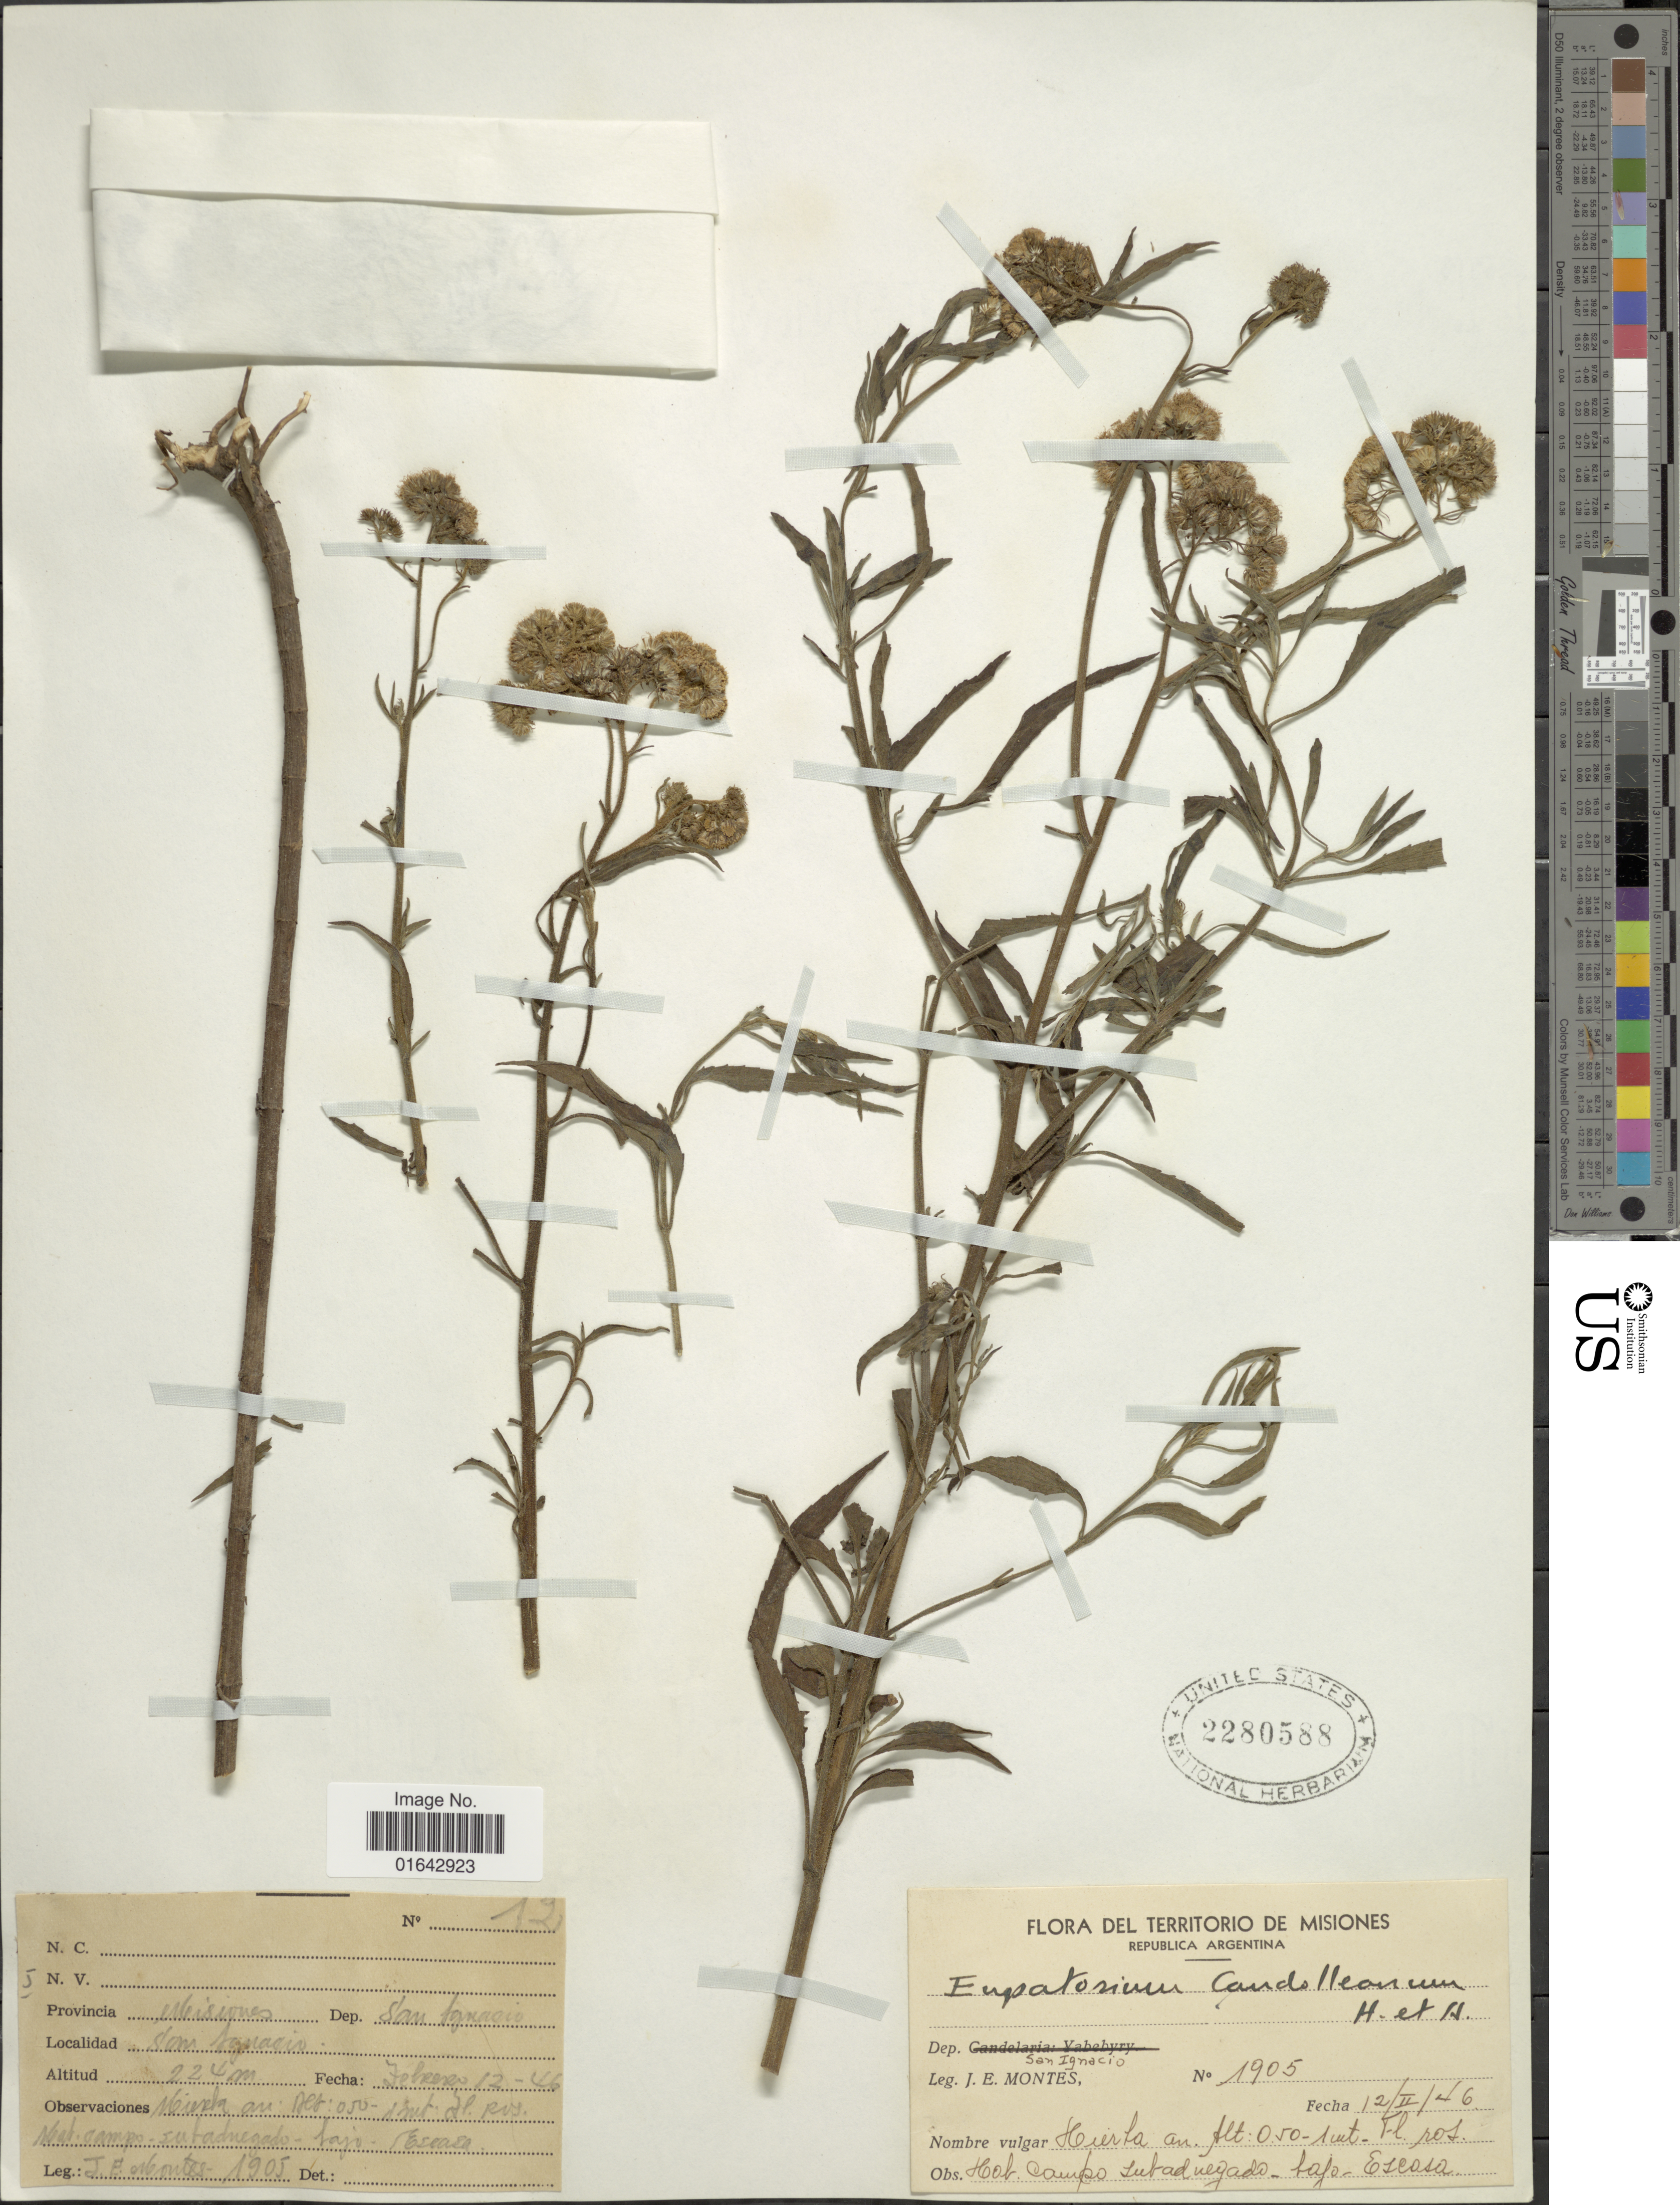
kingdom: Plantae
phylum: Tracheophyta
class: Magnoliopsida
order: Asterales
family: Asteraceae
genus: Barrosoa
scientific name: Barrosoa candolleana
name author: (Hook. & Arn.) R.M. King & H. Rob.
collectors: J. E. Montes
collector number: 1905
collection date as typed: Transcribed d/m/y: 12/2/46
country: Argentina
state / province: Misiones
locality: Territorio de Misiones. Republica Argentina. Provincia Misiones. Dep. San Ignacio. San Ignacio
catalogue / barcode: US 2280588